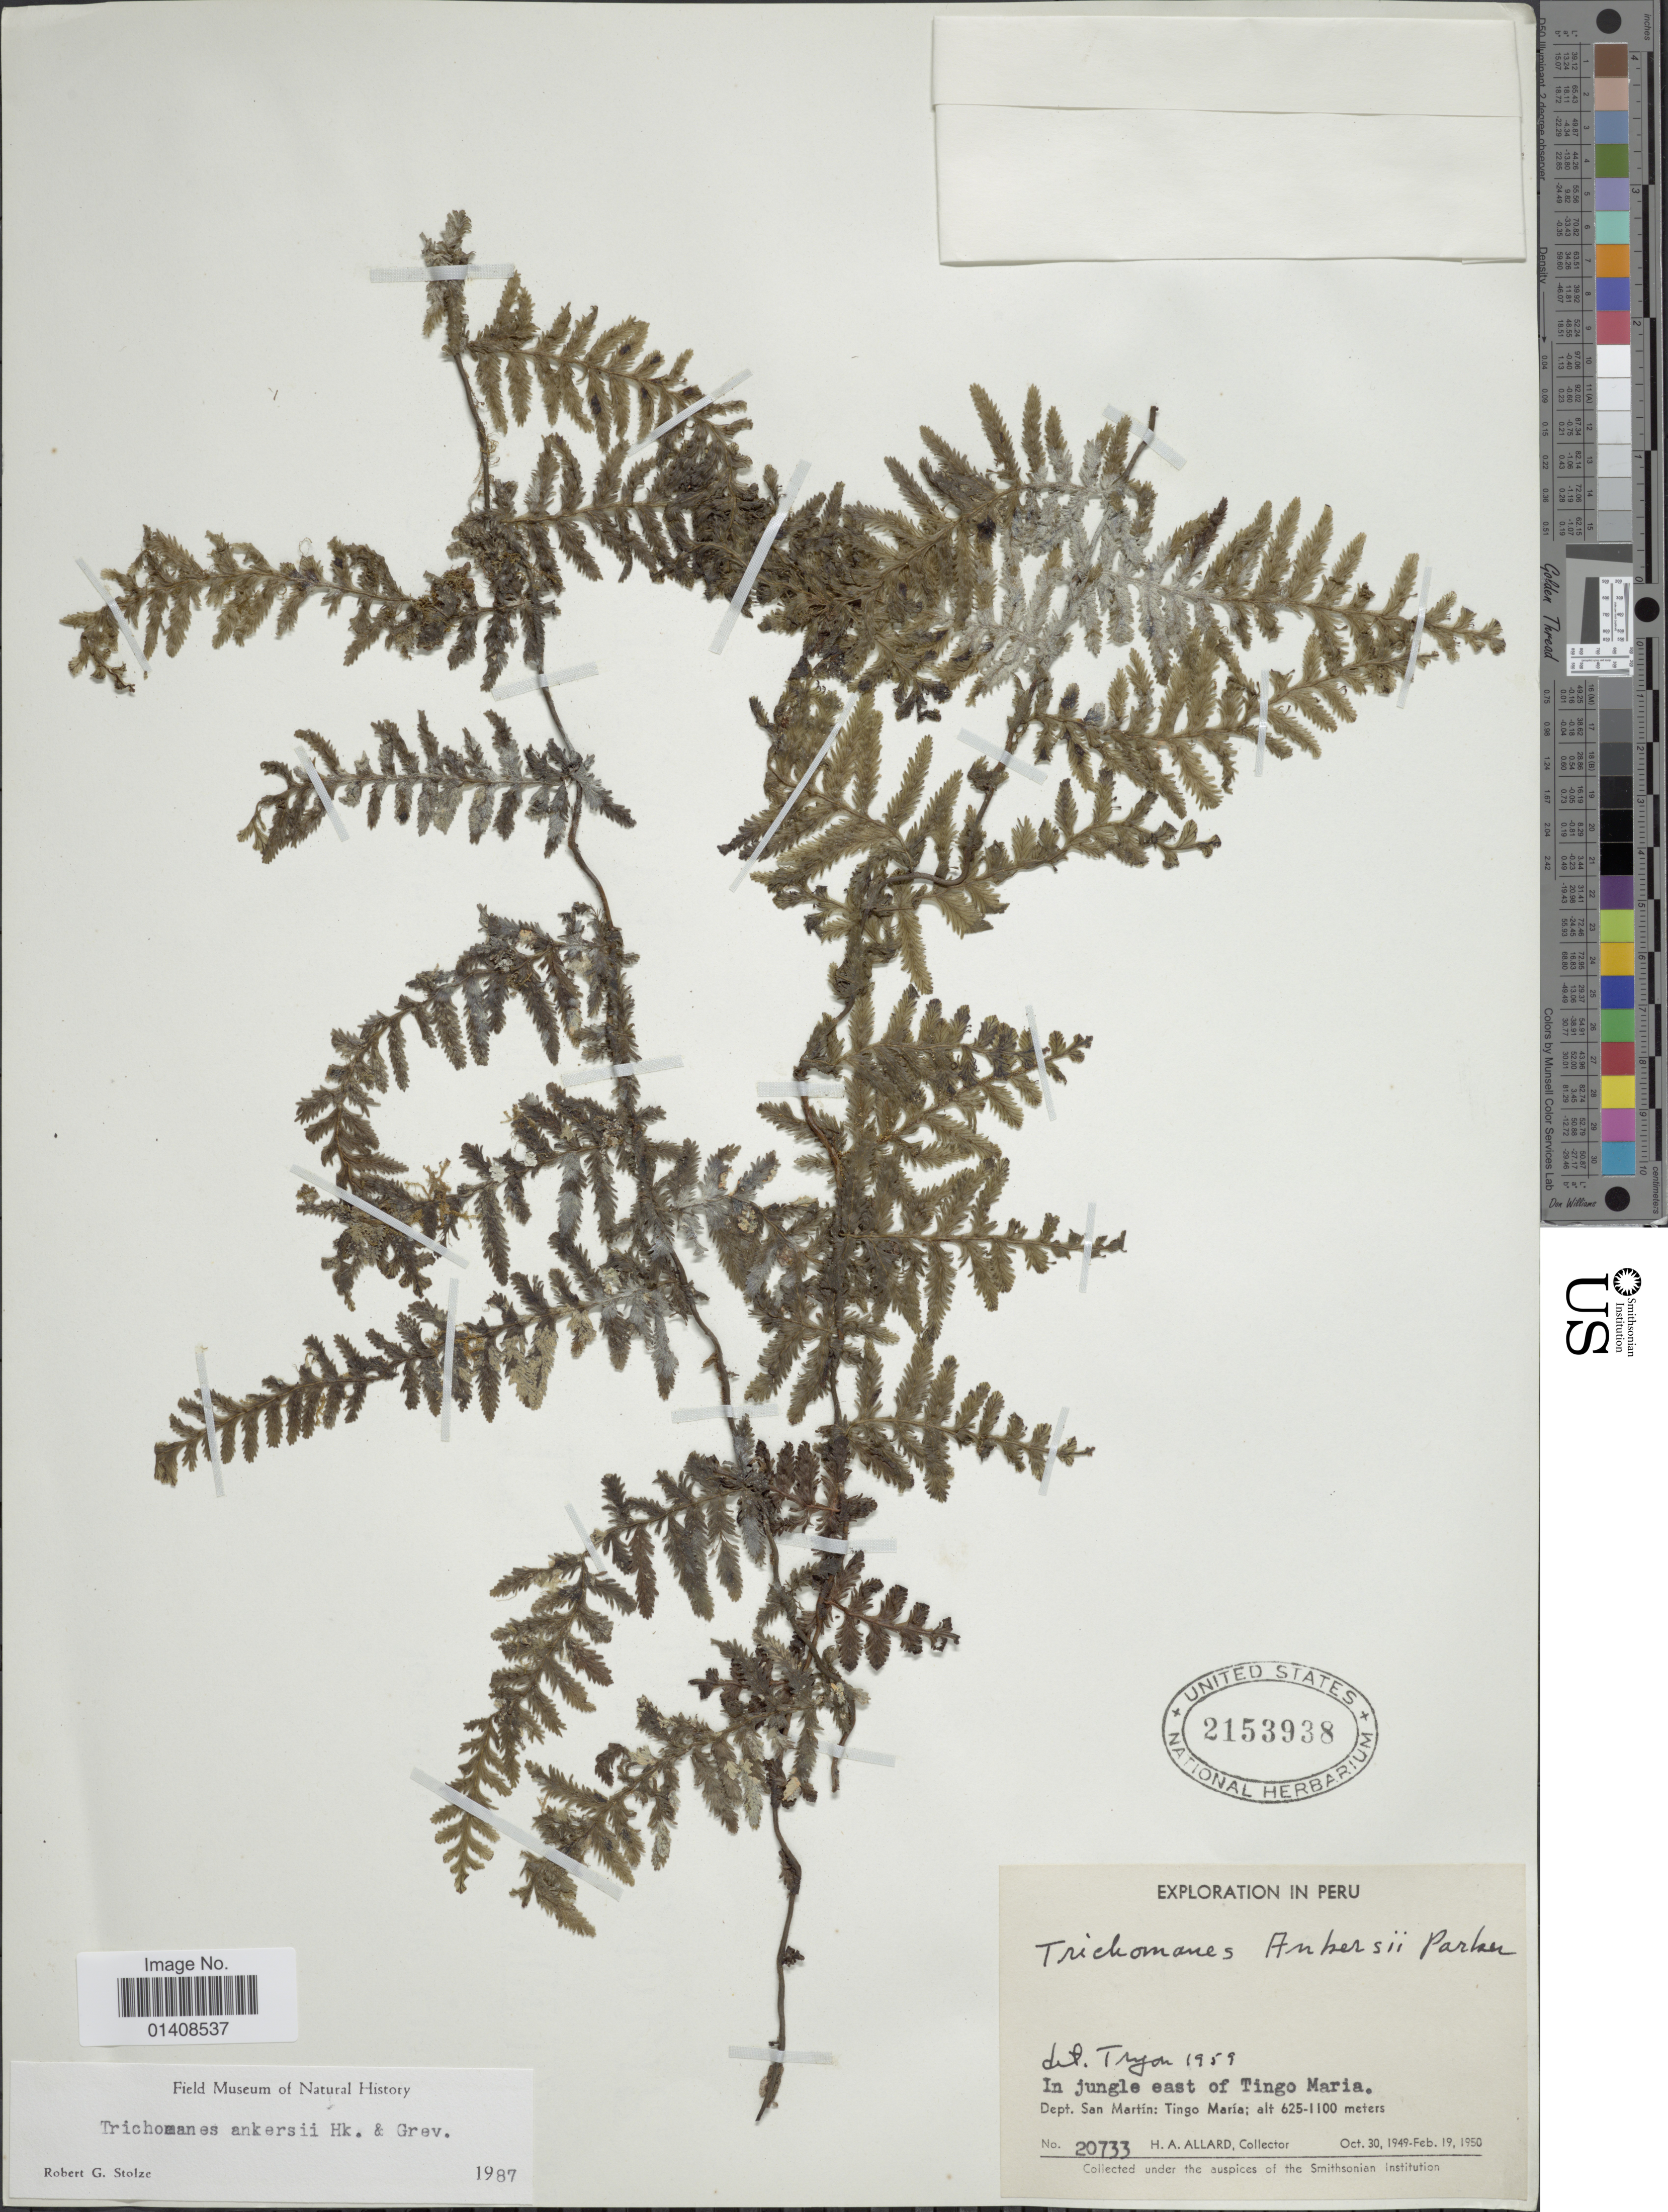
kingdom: Plantae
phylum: Tracheophyta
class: Polypodiopsida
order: Hymenophyllales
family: Hymenophyllaceae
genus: Trichomanes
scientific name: Trichomanes ankersii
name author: C. Parker ex Hook. & Grev.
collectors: H. A. Allard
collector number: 20733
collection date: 1949-10-30/1950-02-19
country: Peru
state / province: San Martín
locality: In jungle east of Tingo Maria, Tingo Maria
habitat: on ridge in jungle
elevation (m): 190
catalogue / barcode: US 2153938